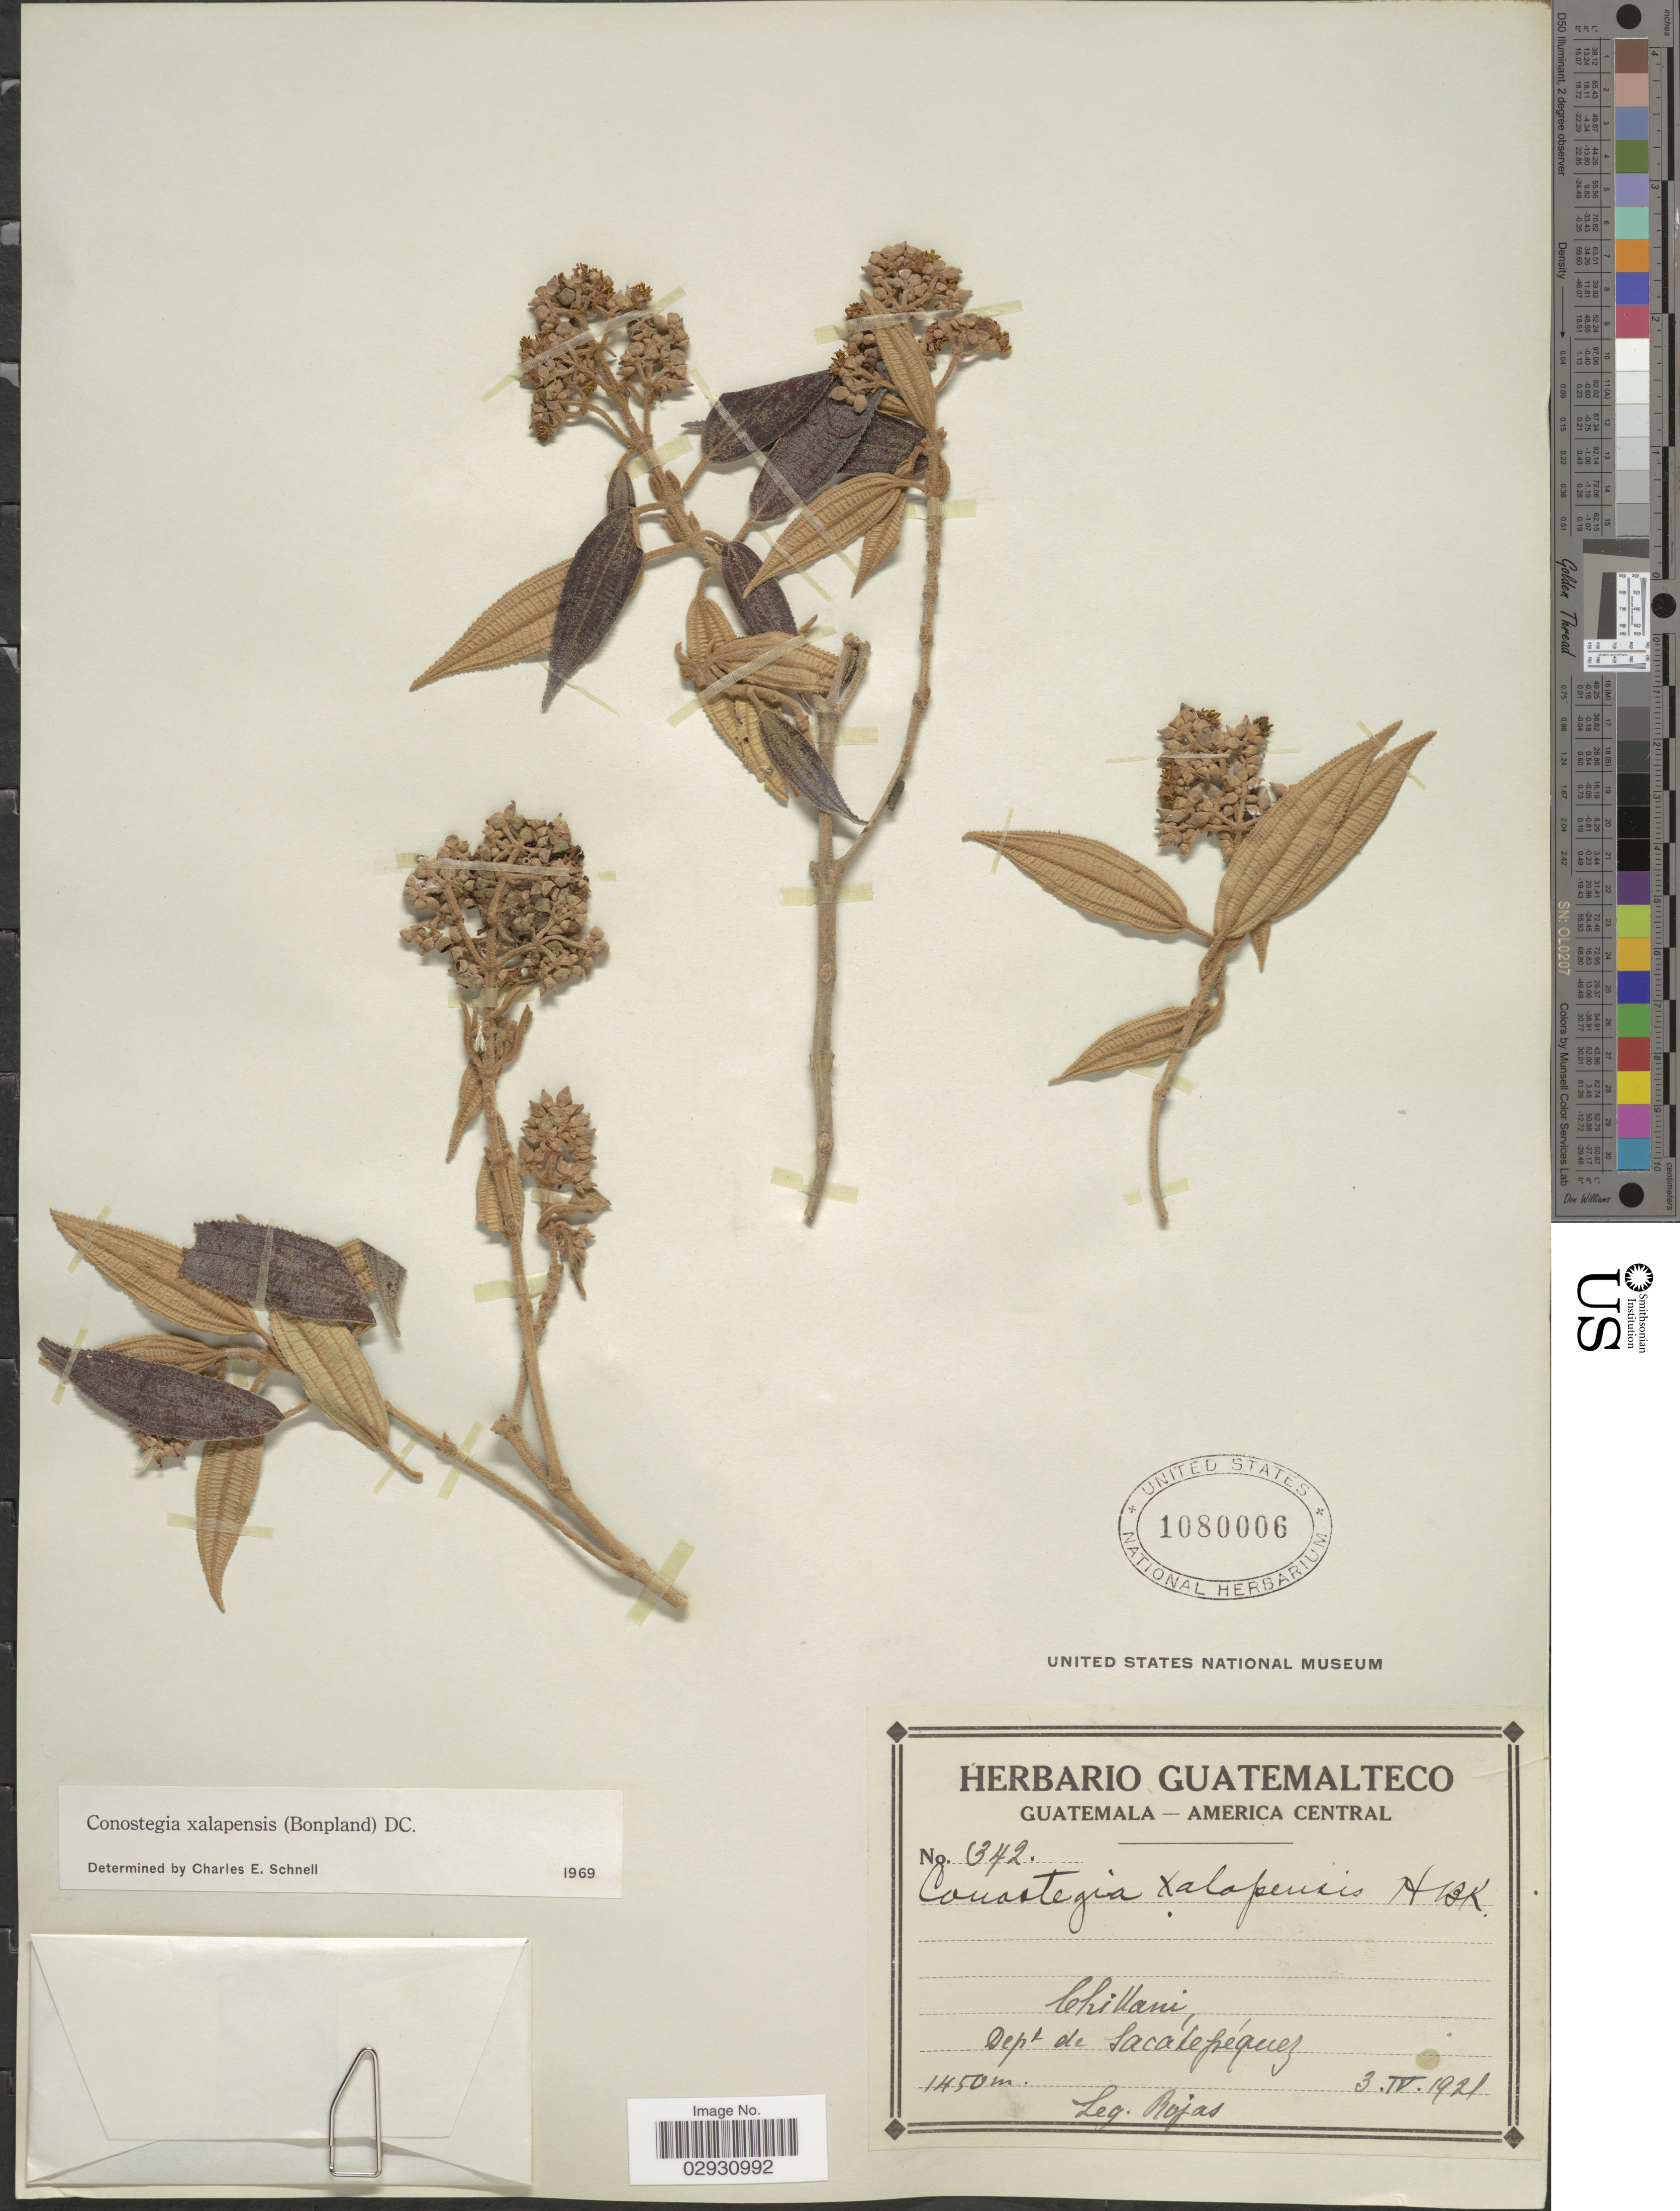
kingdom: Plantae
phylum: Tracheophyta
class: Magnoliopsida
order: Myrtales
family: Melastomataceae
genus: Conostegia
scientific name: Conostegia quadrangularis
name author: Schltdl. ex Steud.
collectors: Rojas, --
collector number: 342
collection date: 1921-04-03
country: Guatemala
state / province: Sacatepéquez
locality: Chillani, Dept de Sacatepéquez.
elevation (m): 1450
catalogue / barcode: US 1080006